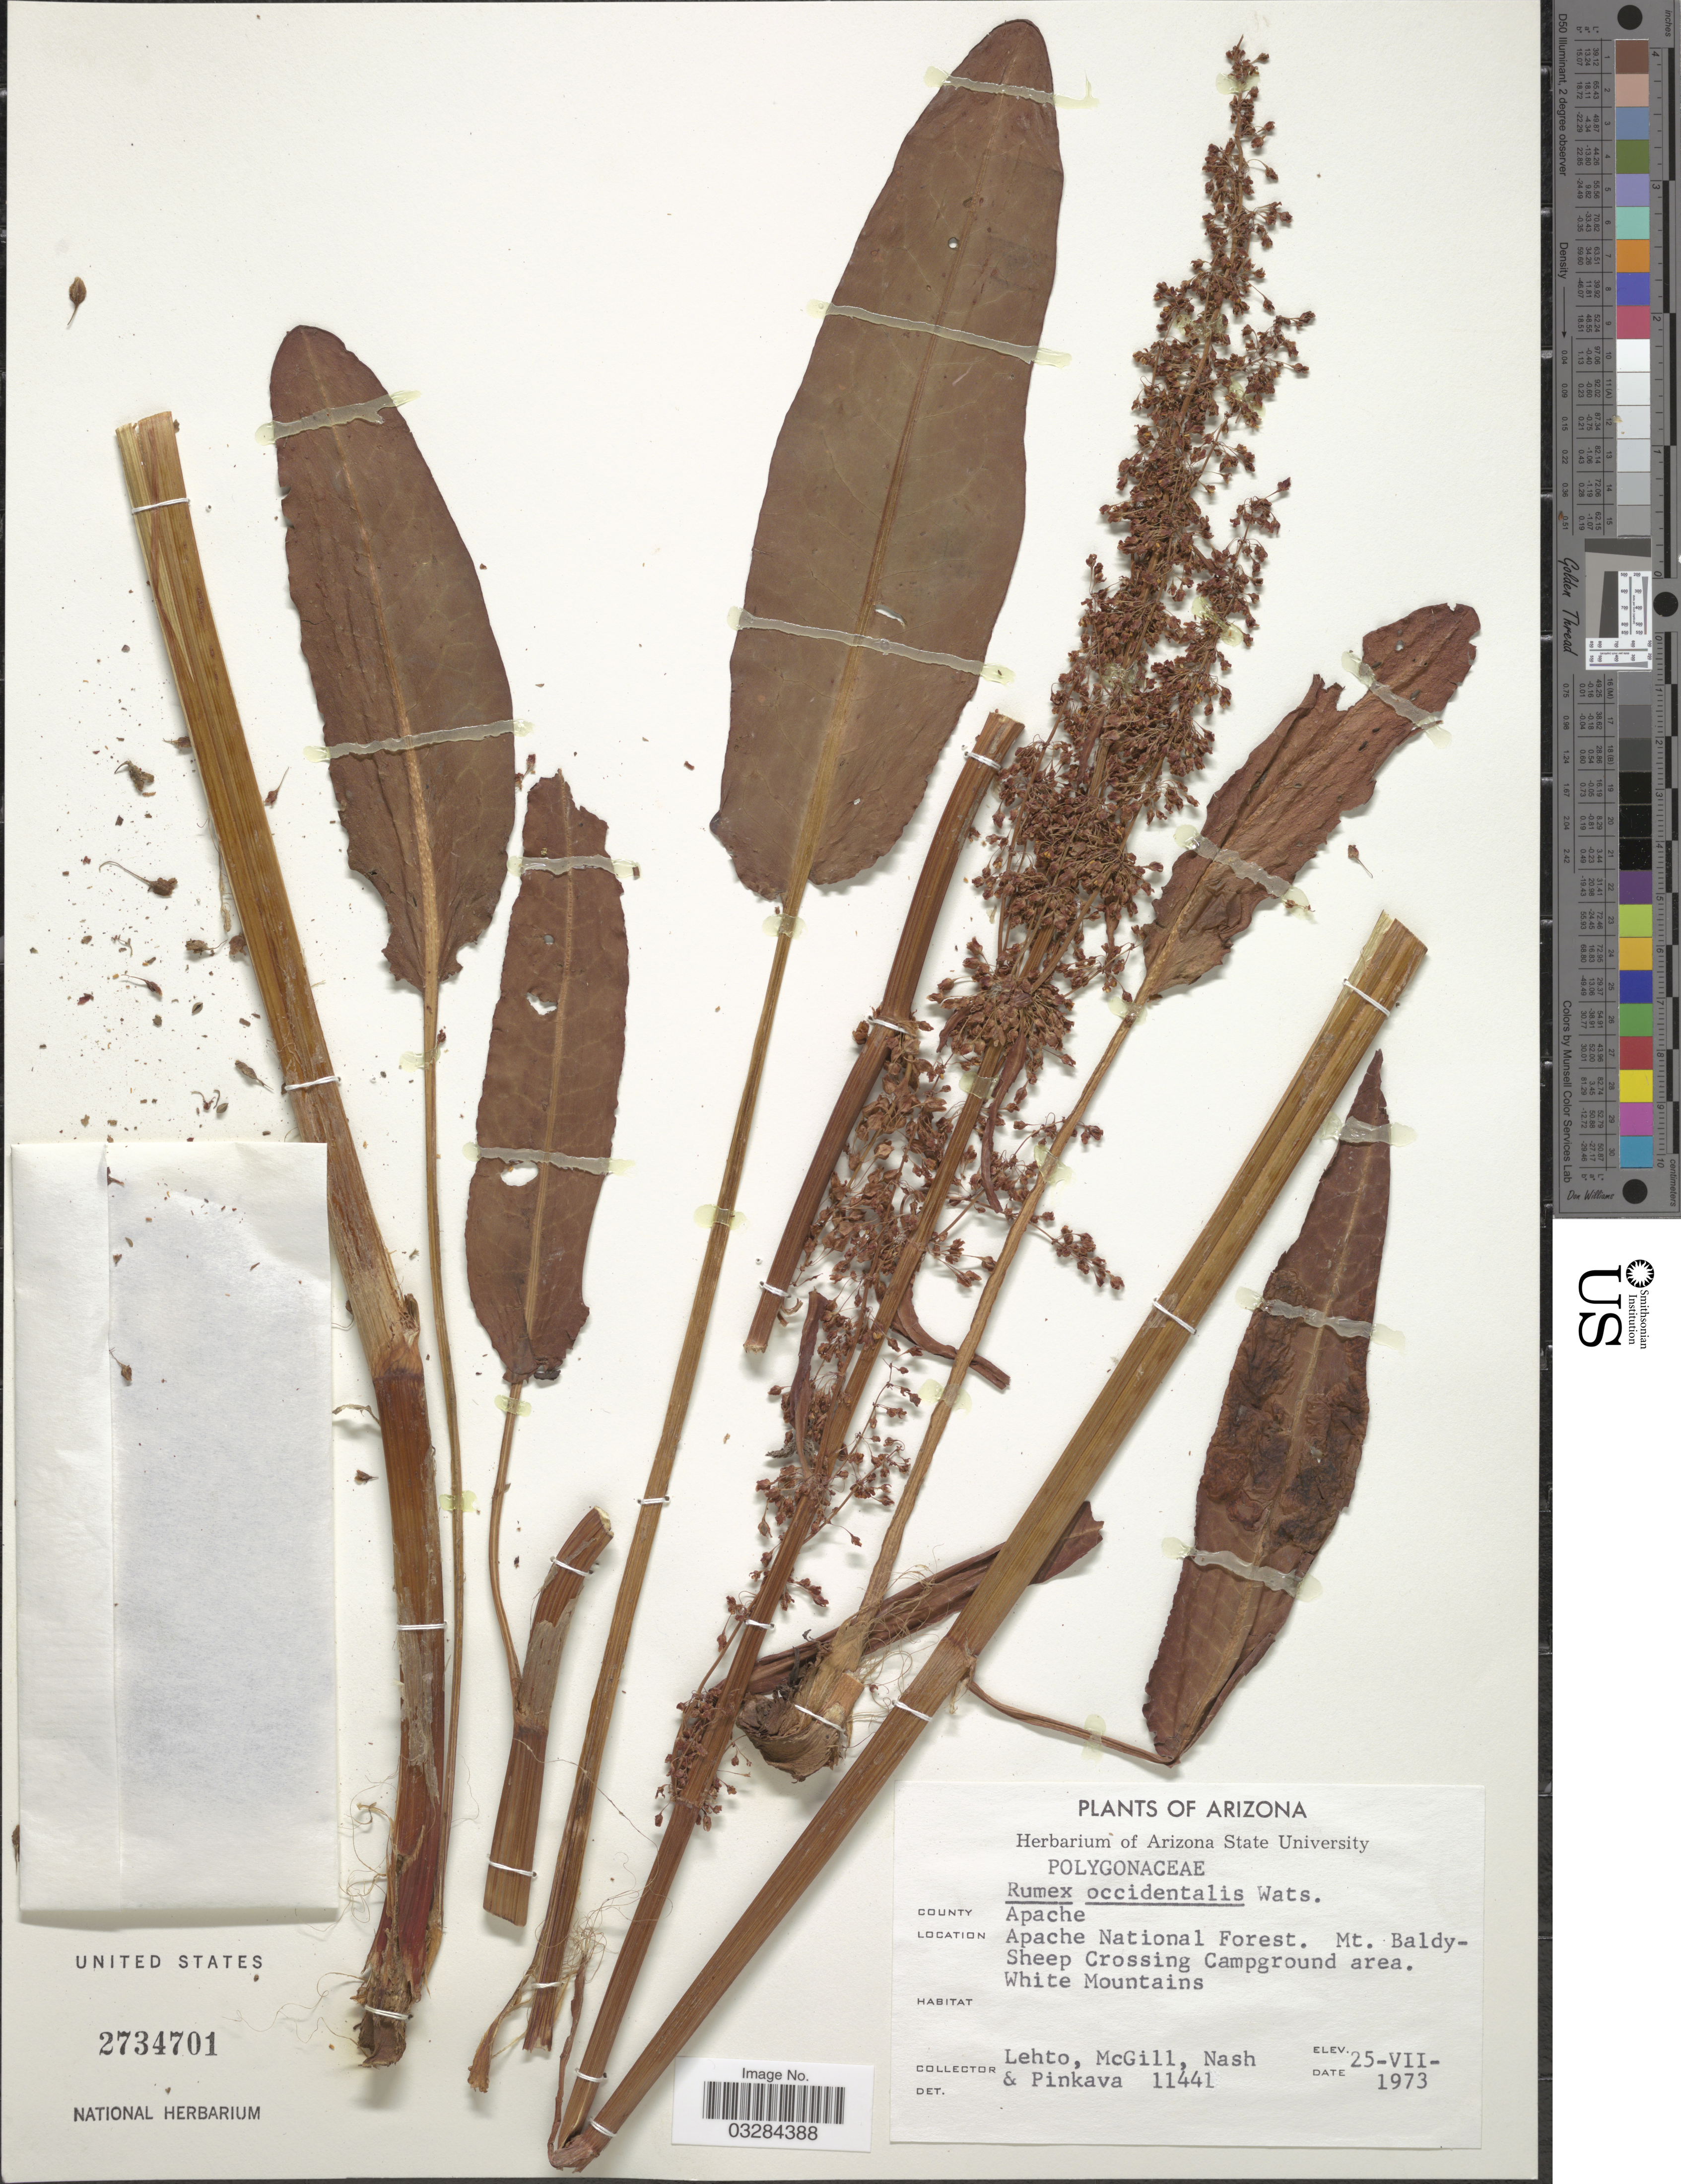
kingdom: Plantae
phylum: Tracheophyta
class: Magnoliopsida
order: Caryophyllales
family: Polygonaceae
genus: Rumex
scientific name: Rumex occidentalis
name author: S. Watson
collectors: -. Lehto, -. McGill, -- Nash & -. Pinkava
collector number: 11441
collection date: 1973-07-25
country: United States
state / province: Arizona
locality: County Apache. Apache National Forest. Mt. Baldy-Sheep Crossing Campground area. White Mountains.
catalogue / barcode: US 2734701